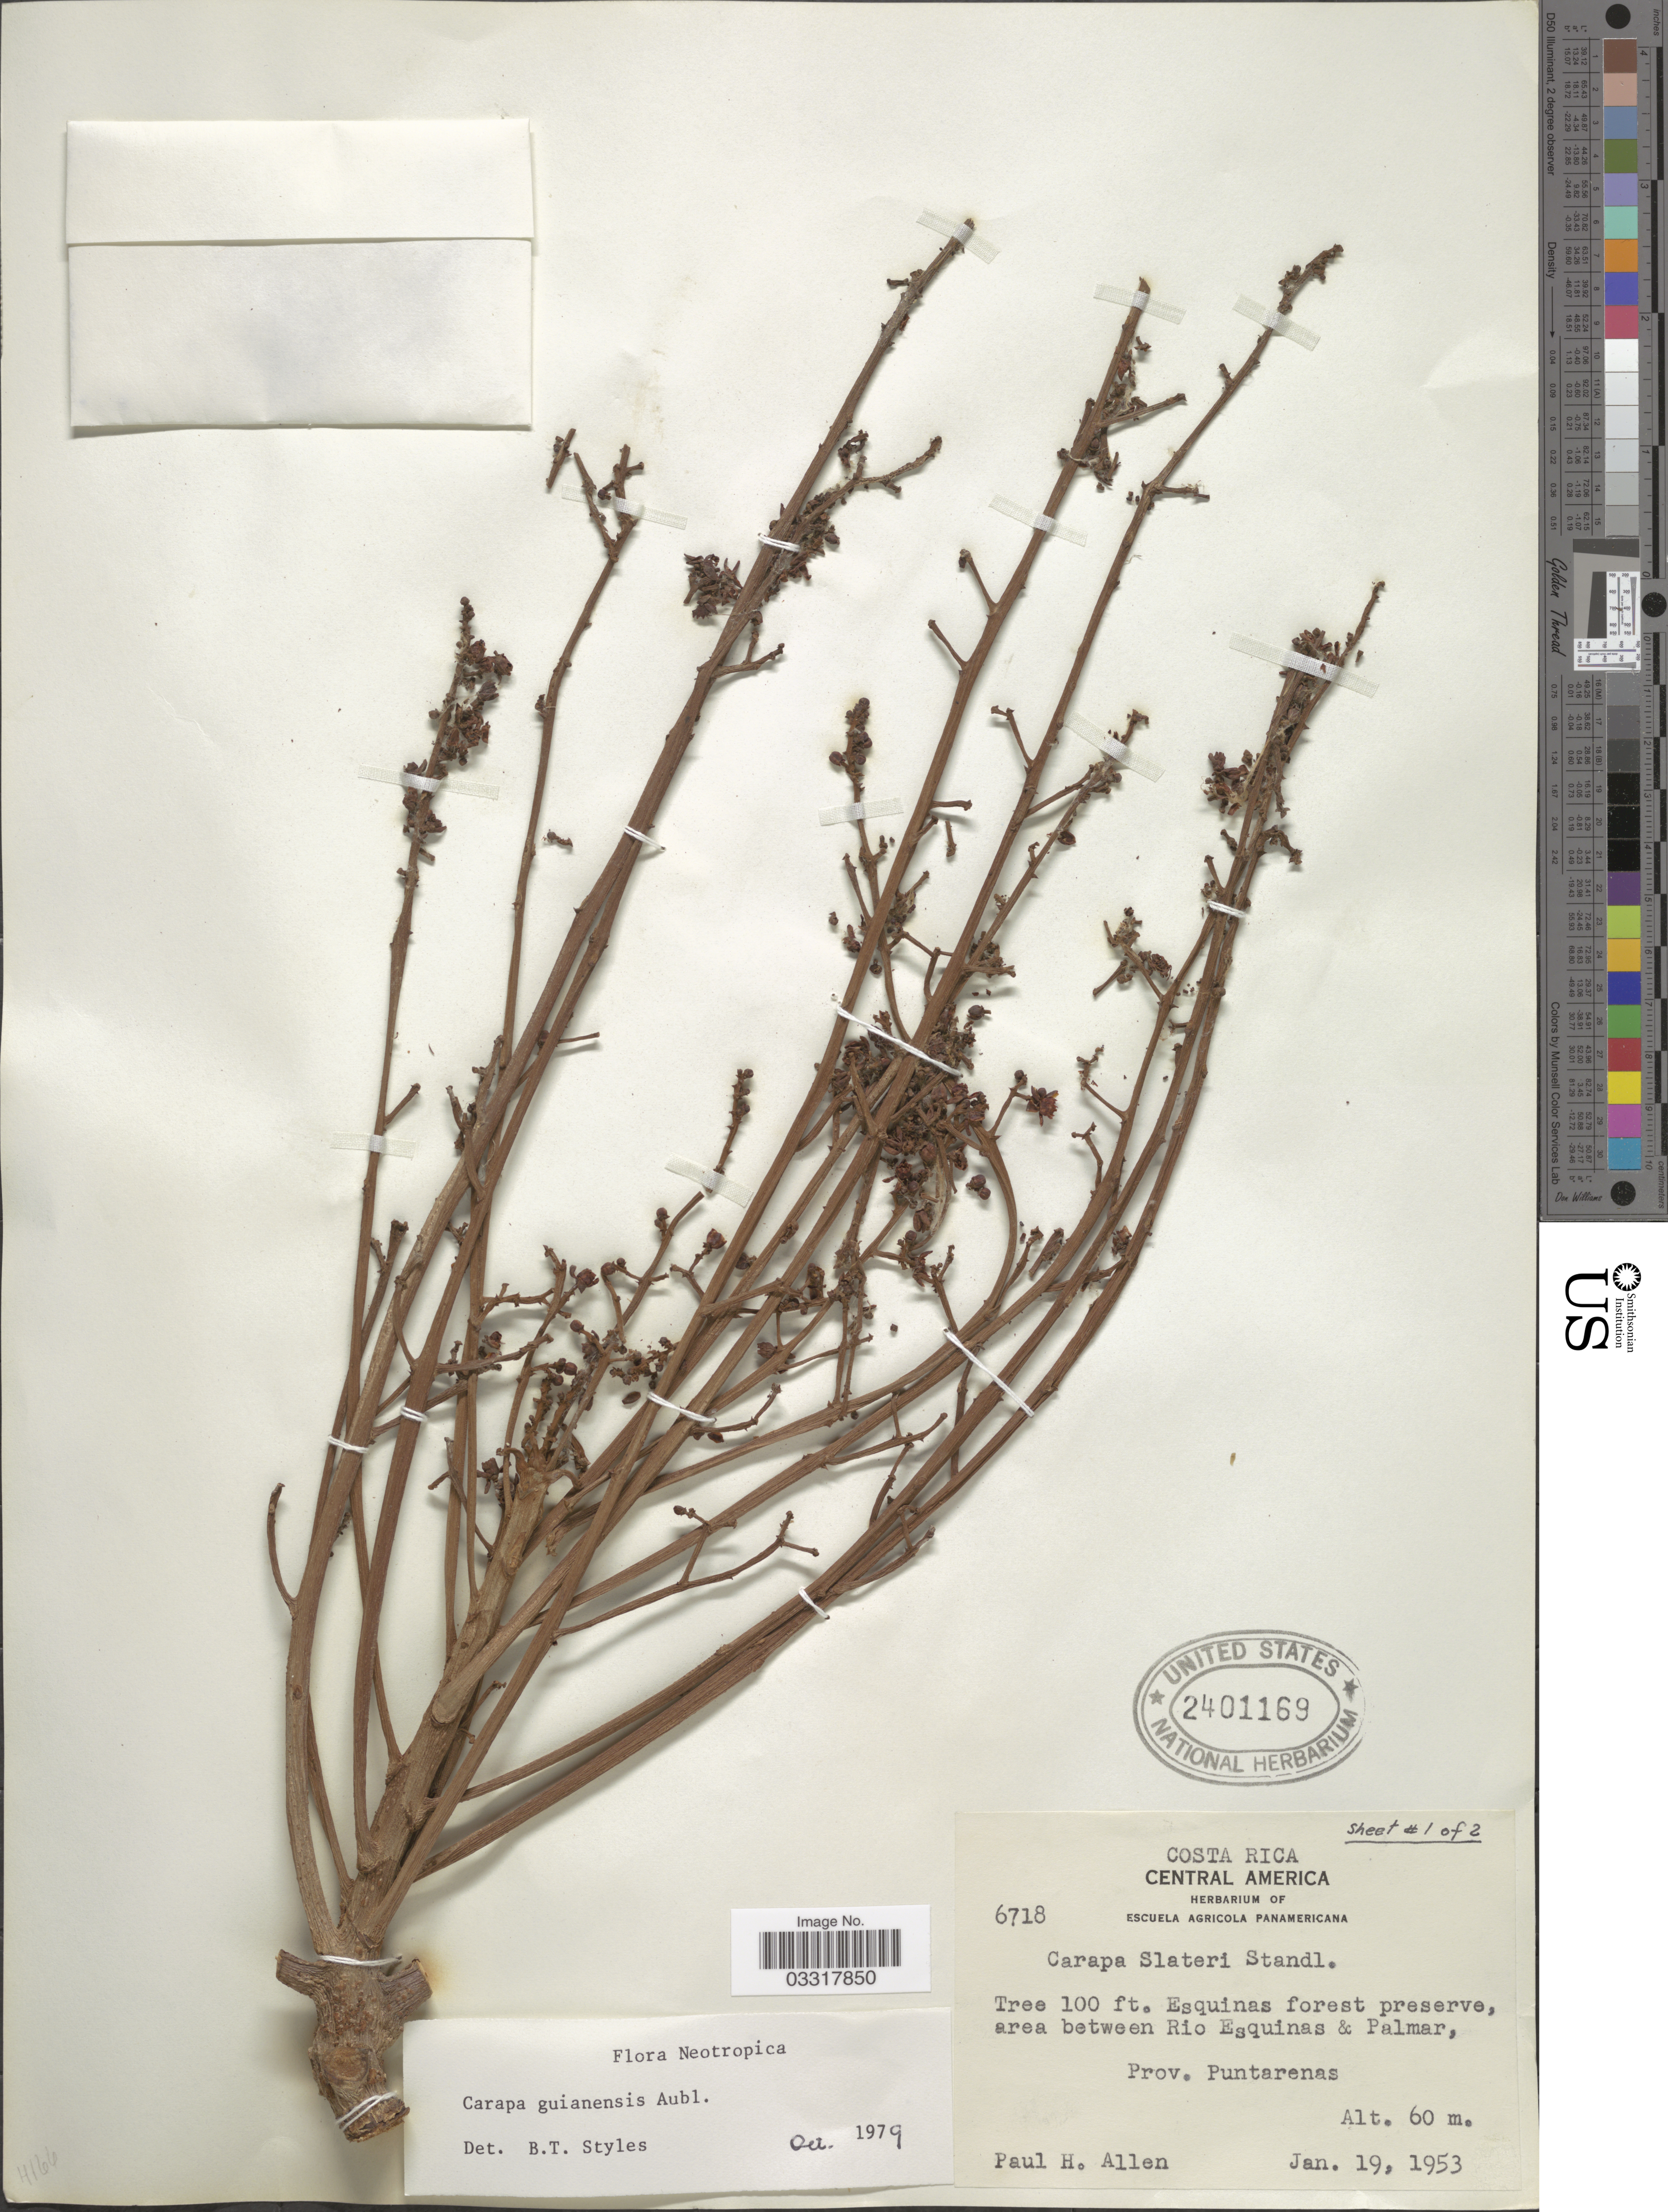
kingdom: Plantae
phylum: Tracheophyta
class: Magnoliopsida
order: Sapindales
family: Meliaceae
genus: Carapa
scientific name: Carapa guianensis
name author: Aubl.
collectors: P. H. Allen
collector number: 6718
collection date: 1953-01-19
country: Costa Rica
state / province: Puntarenas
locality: Area between Rio Esquinas & Palmar.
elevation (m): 60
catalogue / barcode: US 2401169